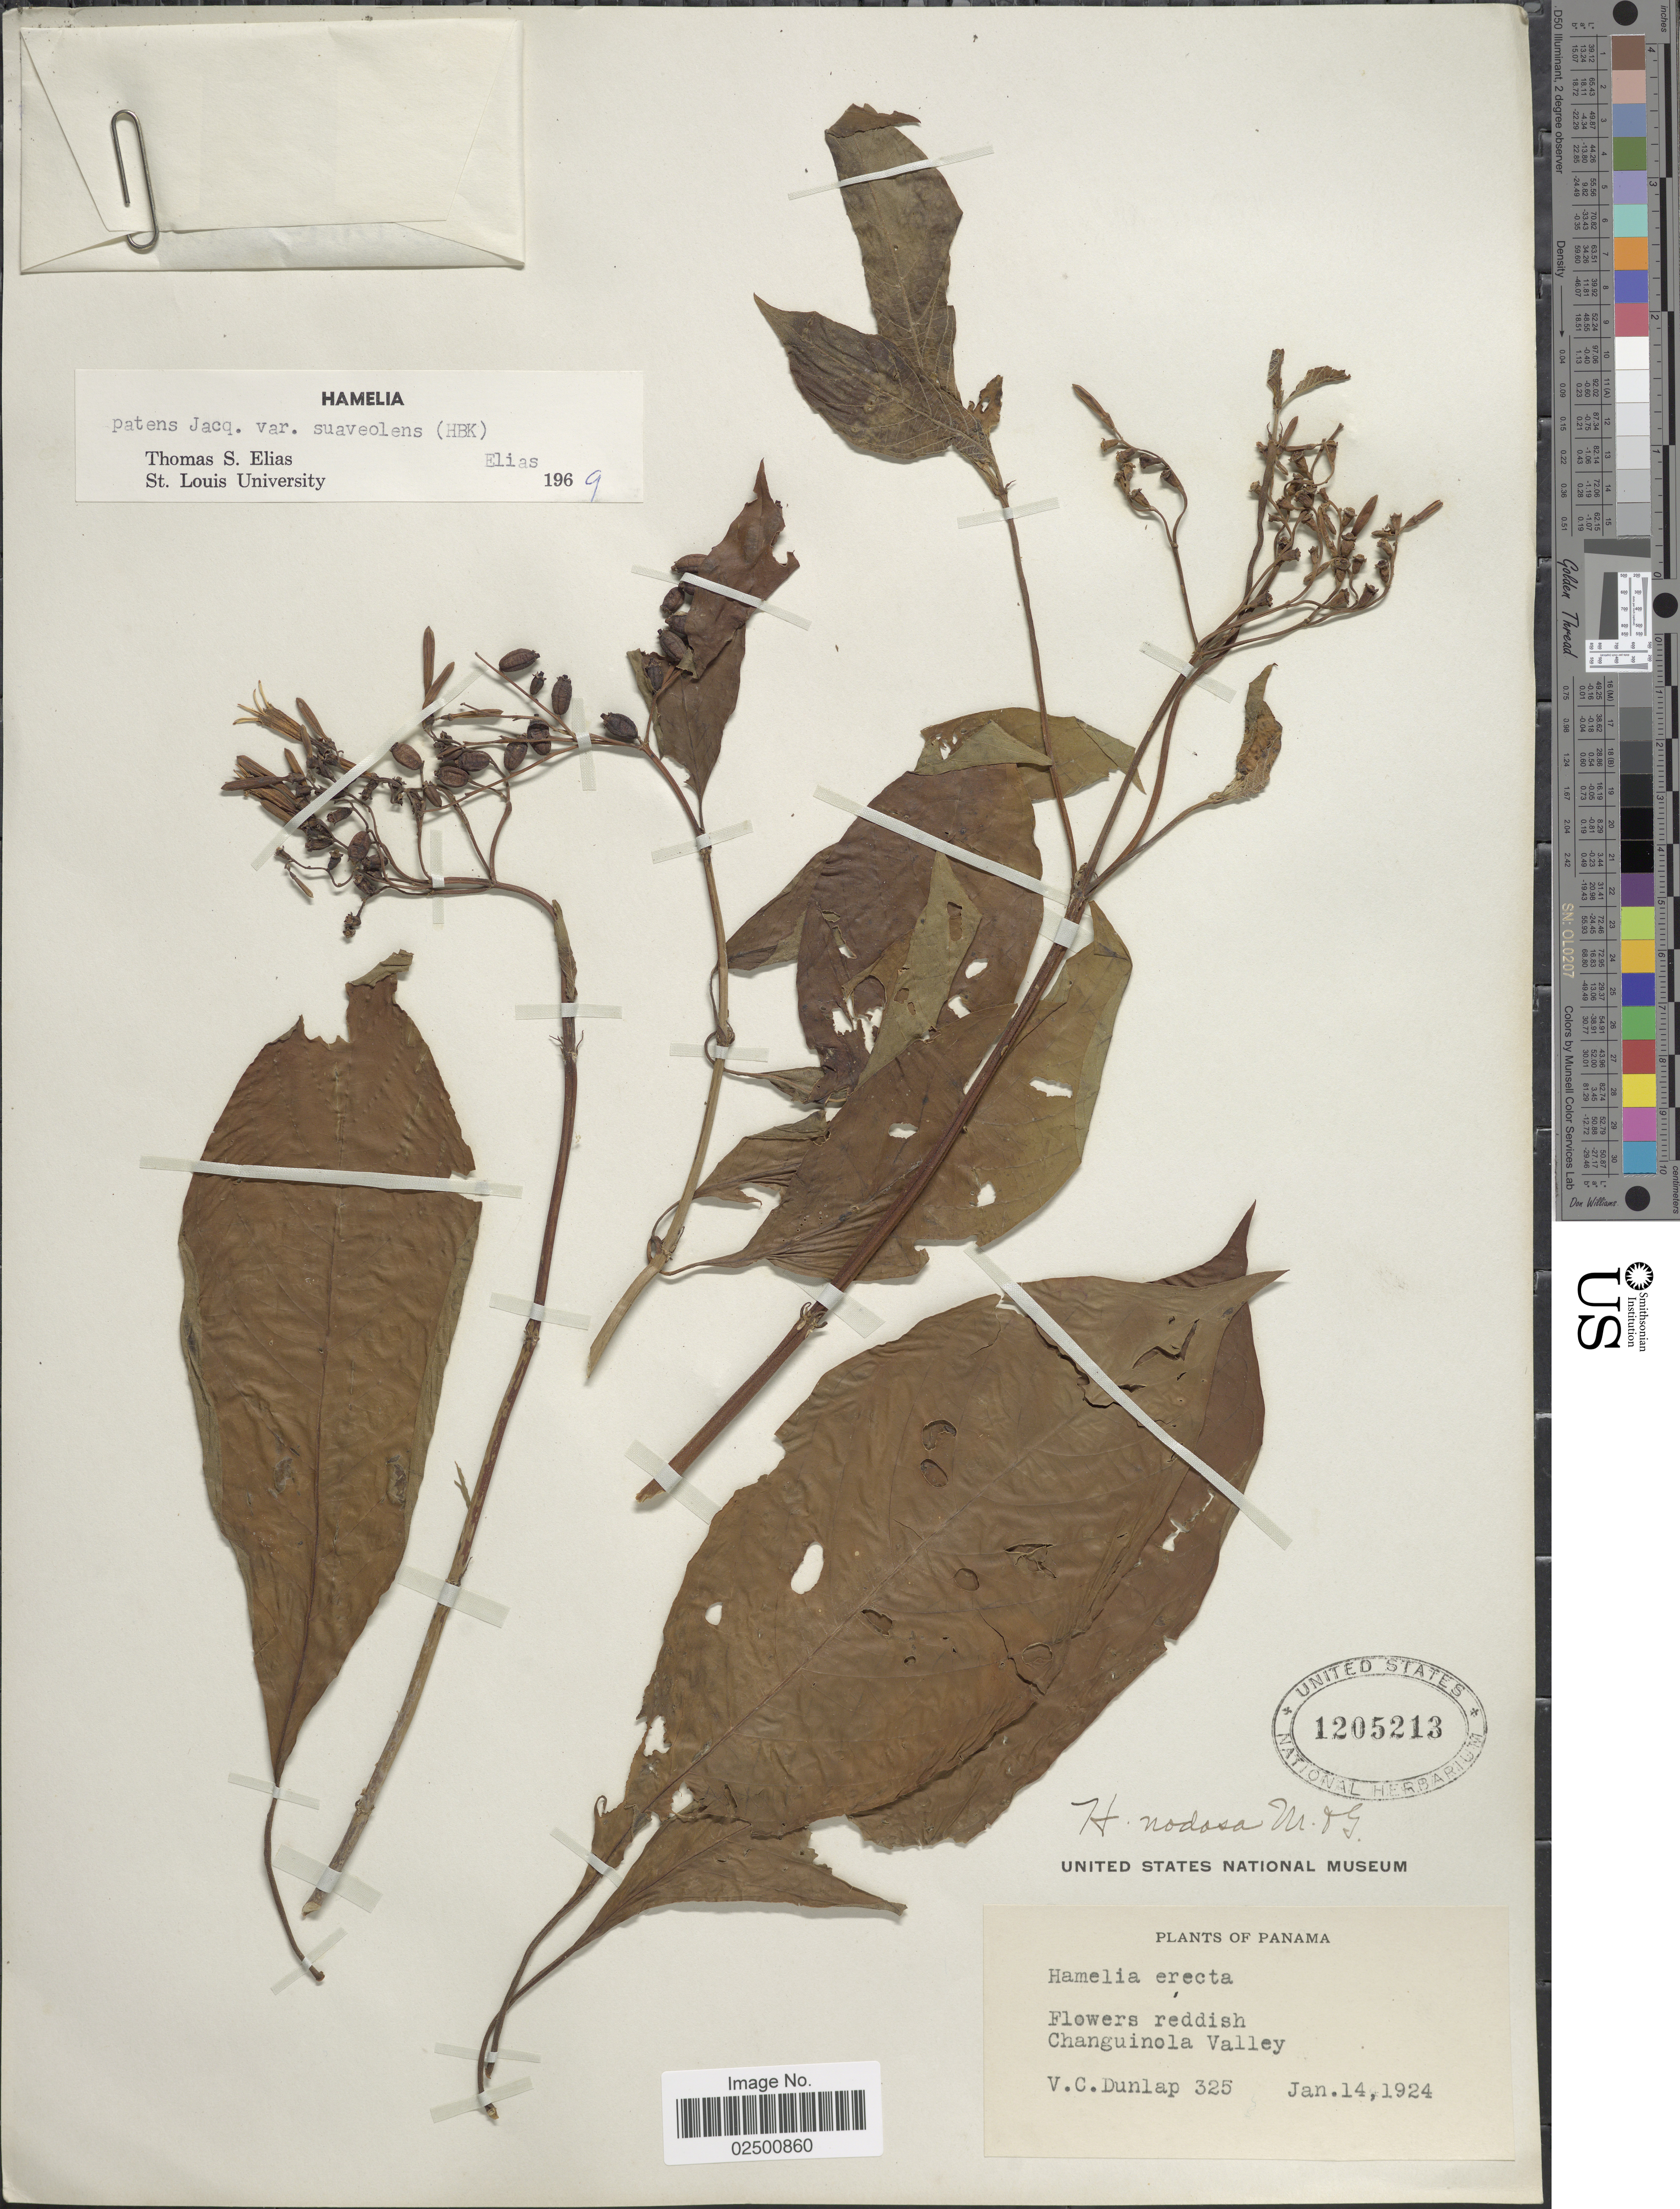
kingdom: Plantae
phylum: Tracheophyta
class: Magnoliopsida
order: Gentianales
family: Rubiaceae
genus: Hamelia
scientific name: Hamelia patens var. suaveolens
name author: (Kunth)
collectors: V. C. Dunlap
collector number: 325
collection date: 1924-01-14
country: Panama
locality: Changuinola Valley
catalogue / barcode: US 1205213